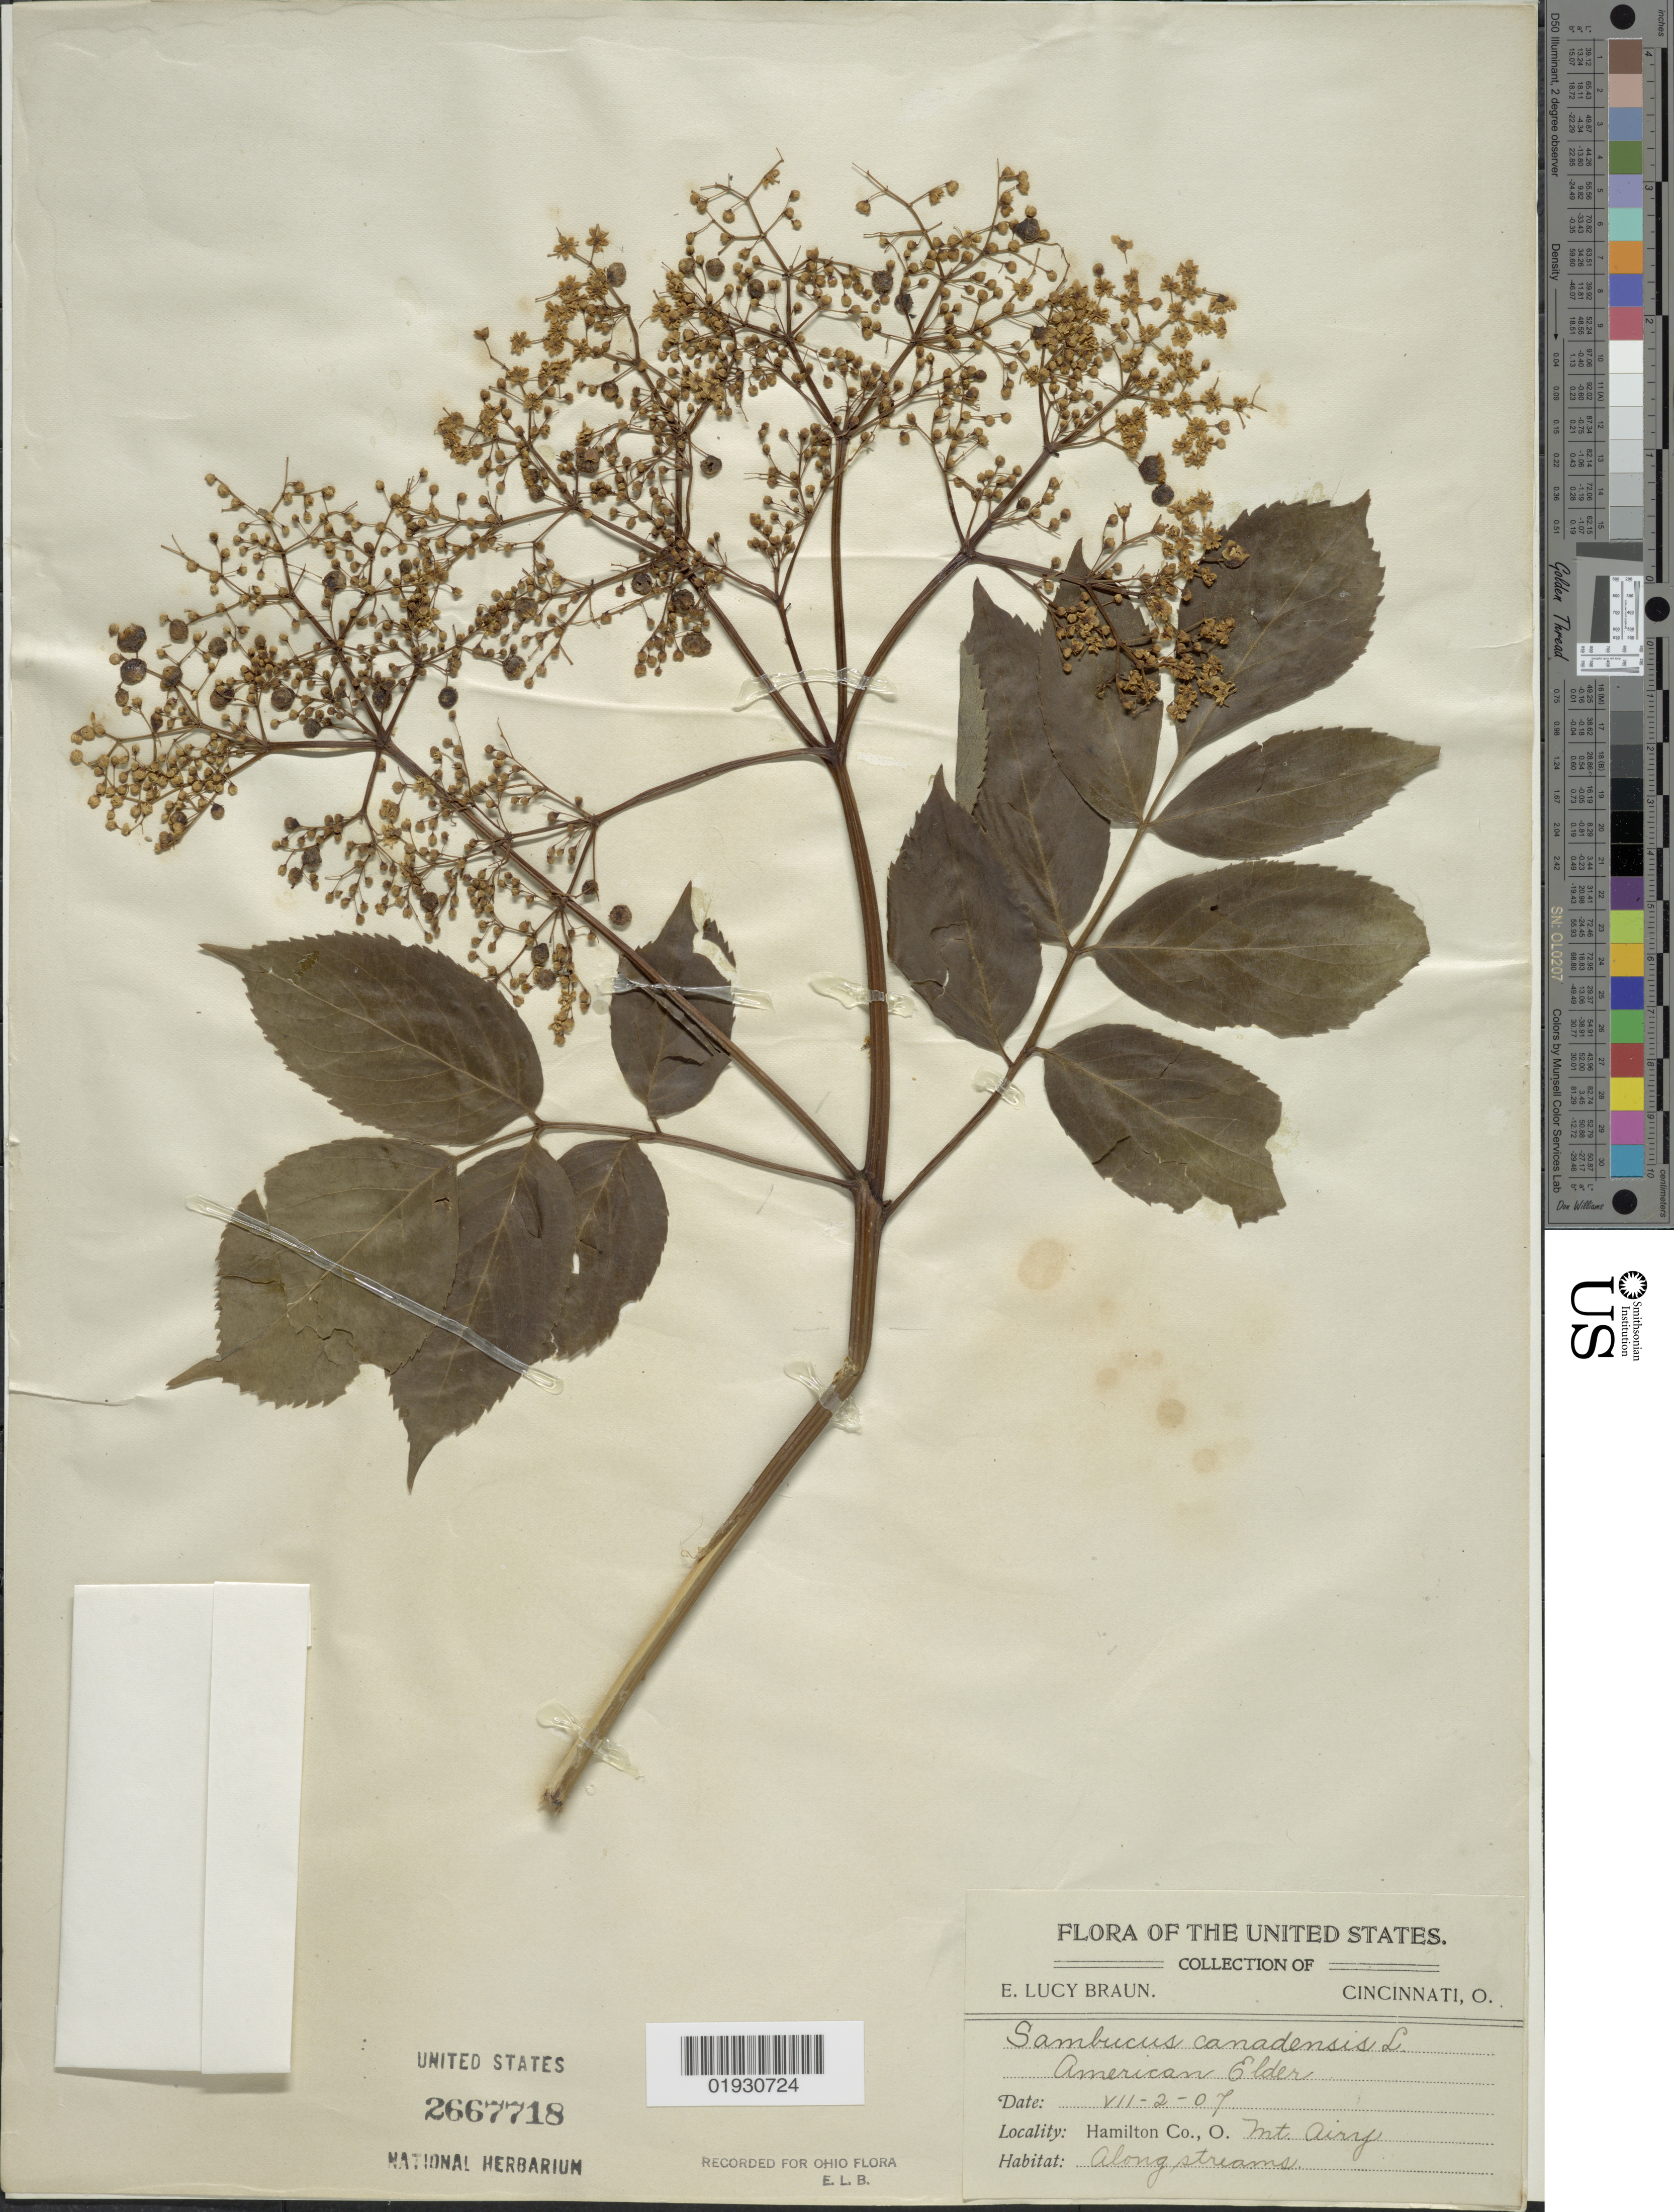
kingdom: Plantae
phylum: Tracheophyta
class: Magnoliopsida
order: Dipsacales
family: Viburnaceae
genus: Sambucus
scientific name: Sambucus canadensis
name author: L.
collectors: E. L. Braun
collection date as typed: Transcribed d/m/y: 2/7/07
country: United States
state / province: Ohio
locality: Hamilton Co., O. Mt. Airy.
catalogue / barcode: US 2667718